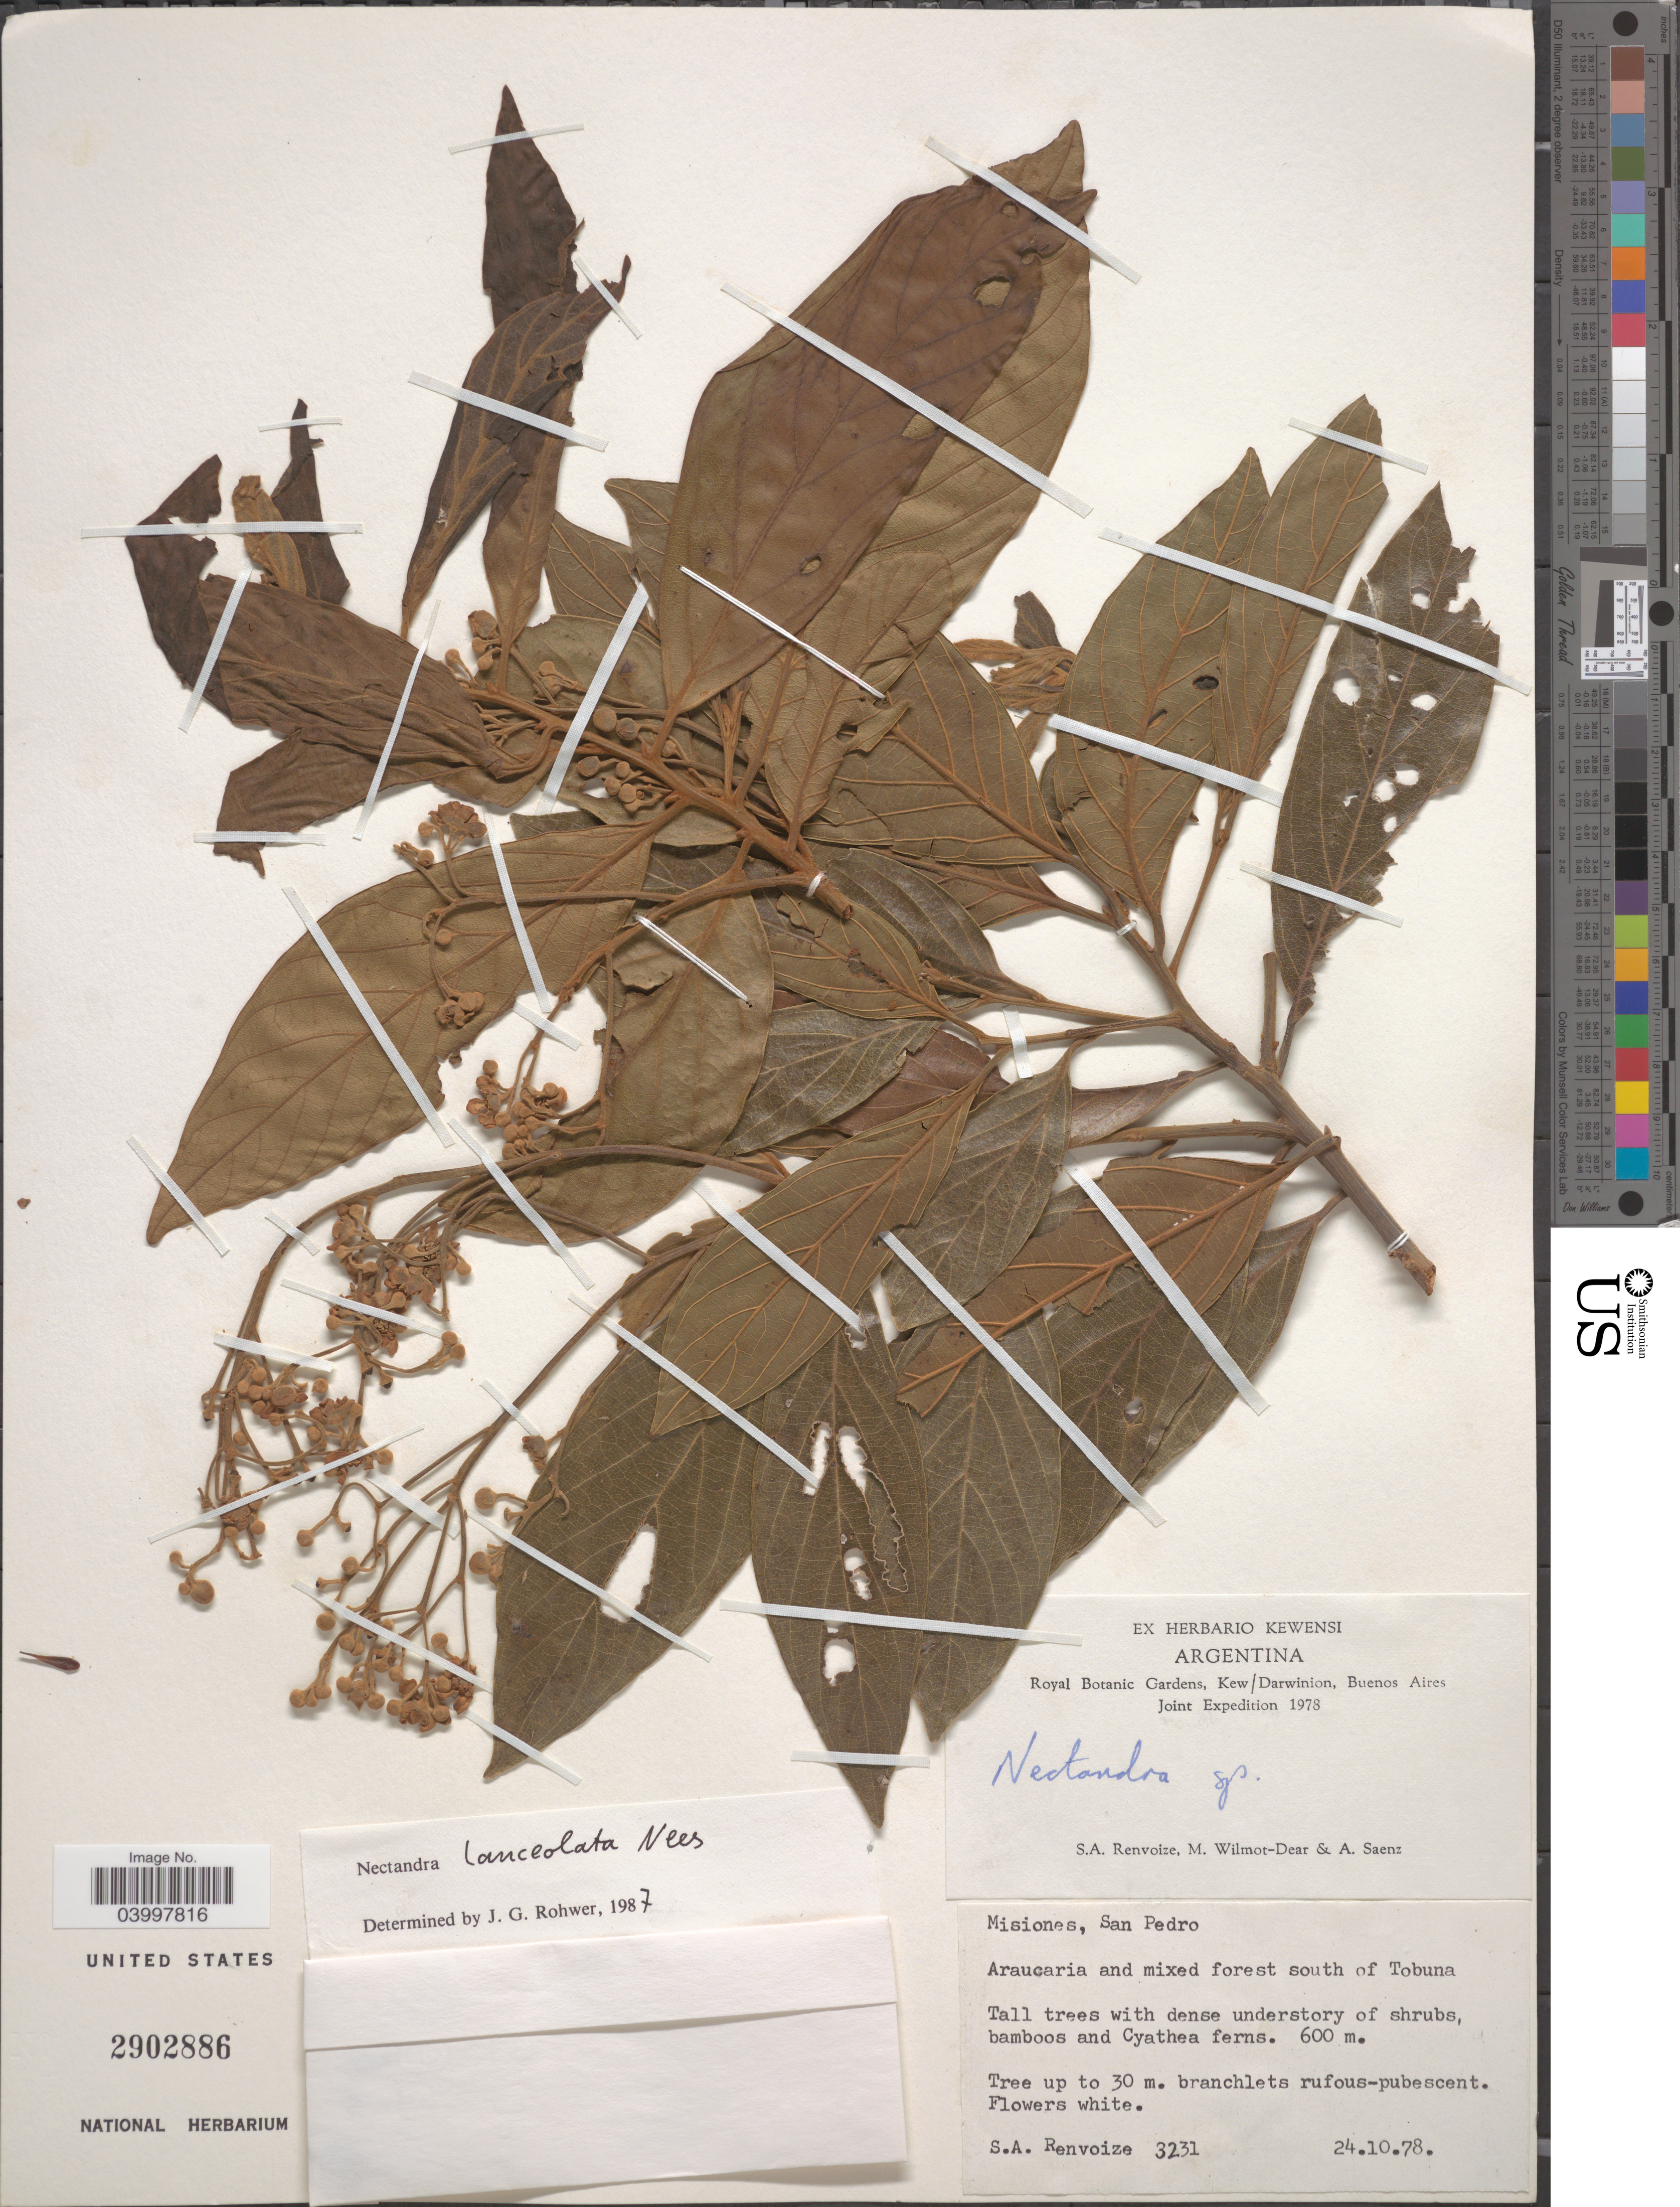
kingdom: Plantae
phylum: Tracheophyta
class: Magnoliopsida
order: Laurales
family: Lauraceae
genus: Nectandra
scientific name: Nectandra lanceolata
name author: Nees & Mart.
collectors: S. A. Renvoize, M. Wilmot-Dear & A. Saenz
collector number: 3231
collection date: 1978-10-24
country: Argentina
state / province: Misiones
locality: San Pedro. Araucaria and mixed forest south of Tobuna.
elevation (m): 600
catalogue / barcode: US 2902886